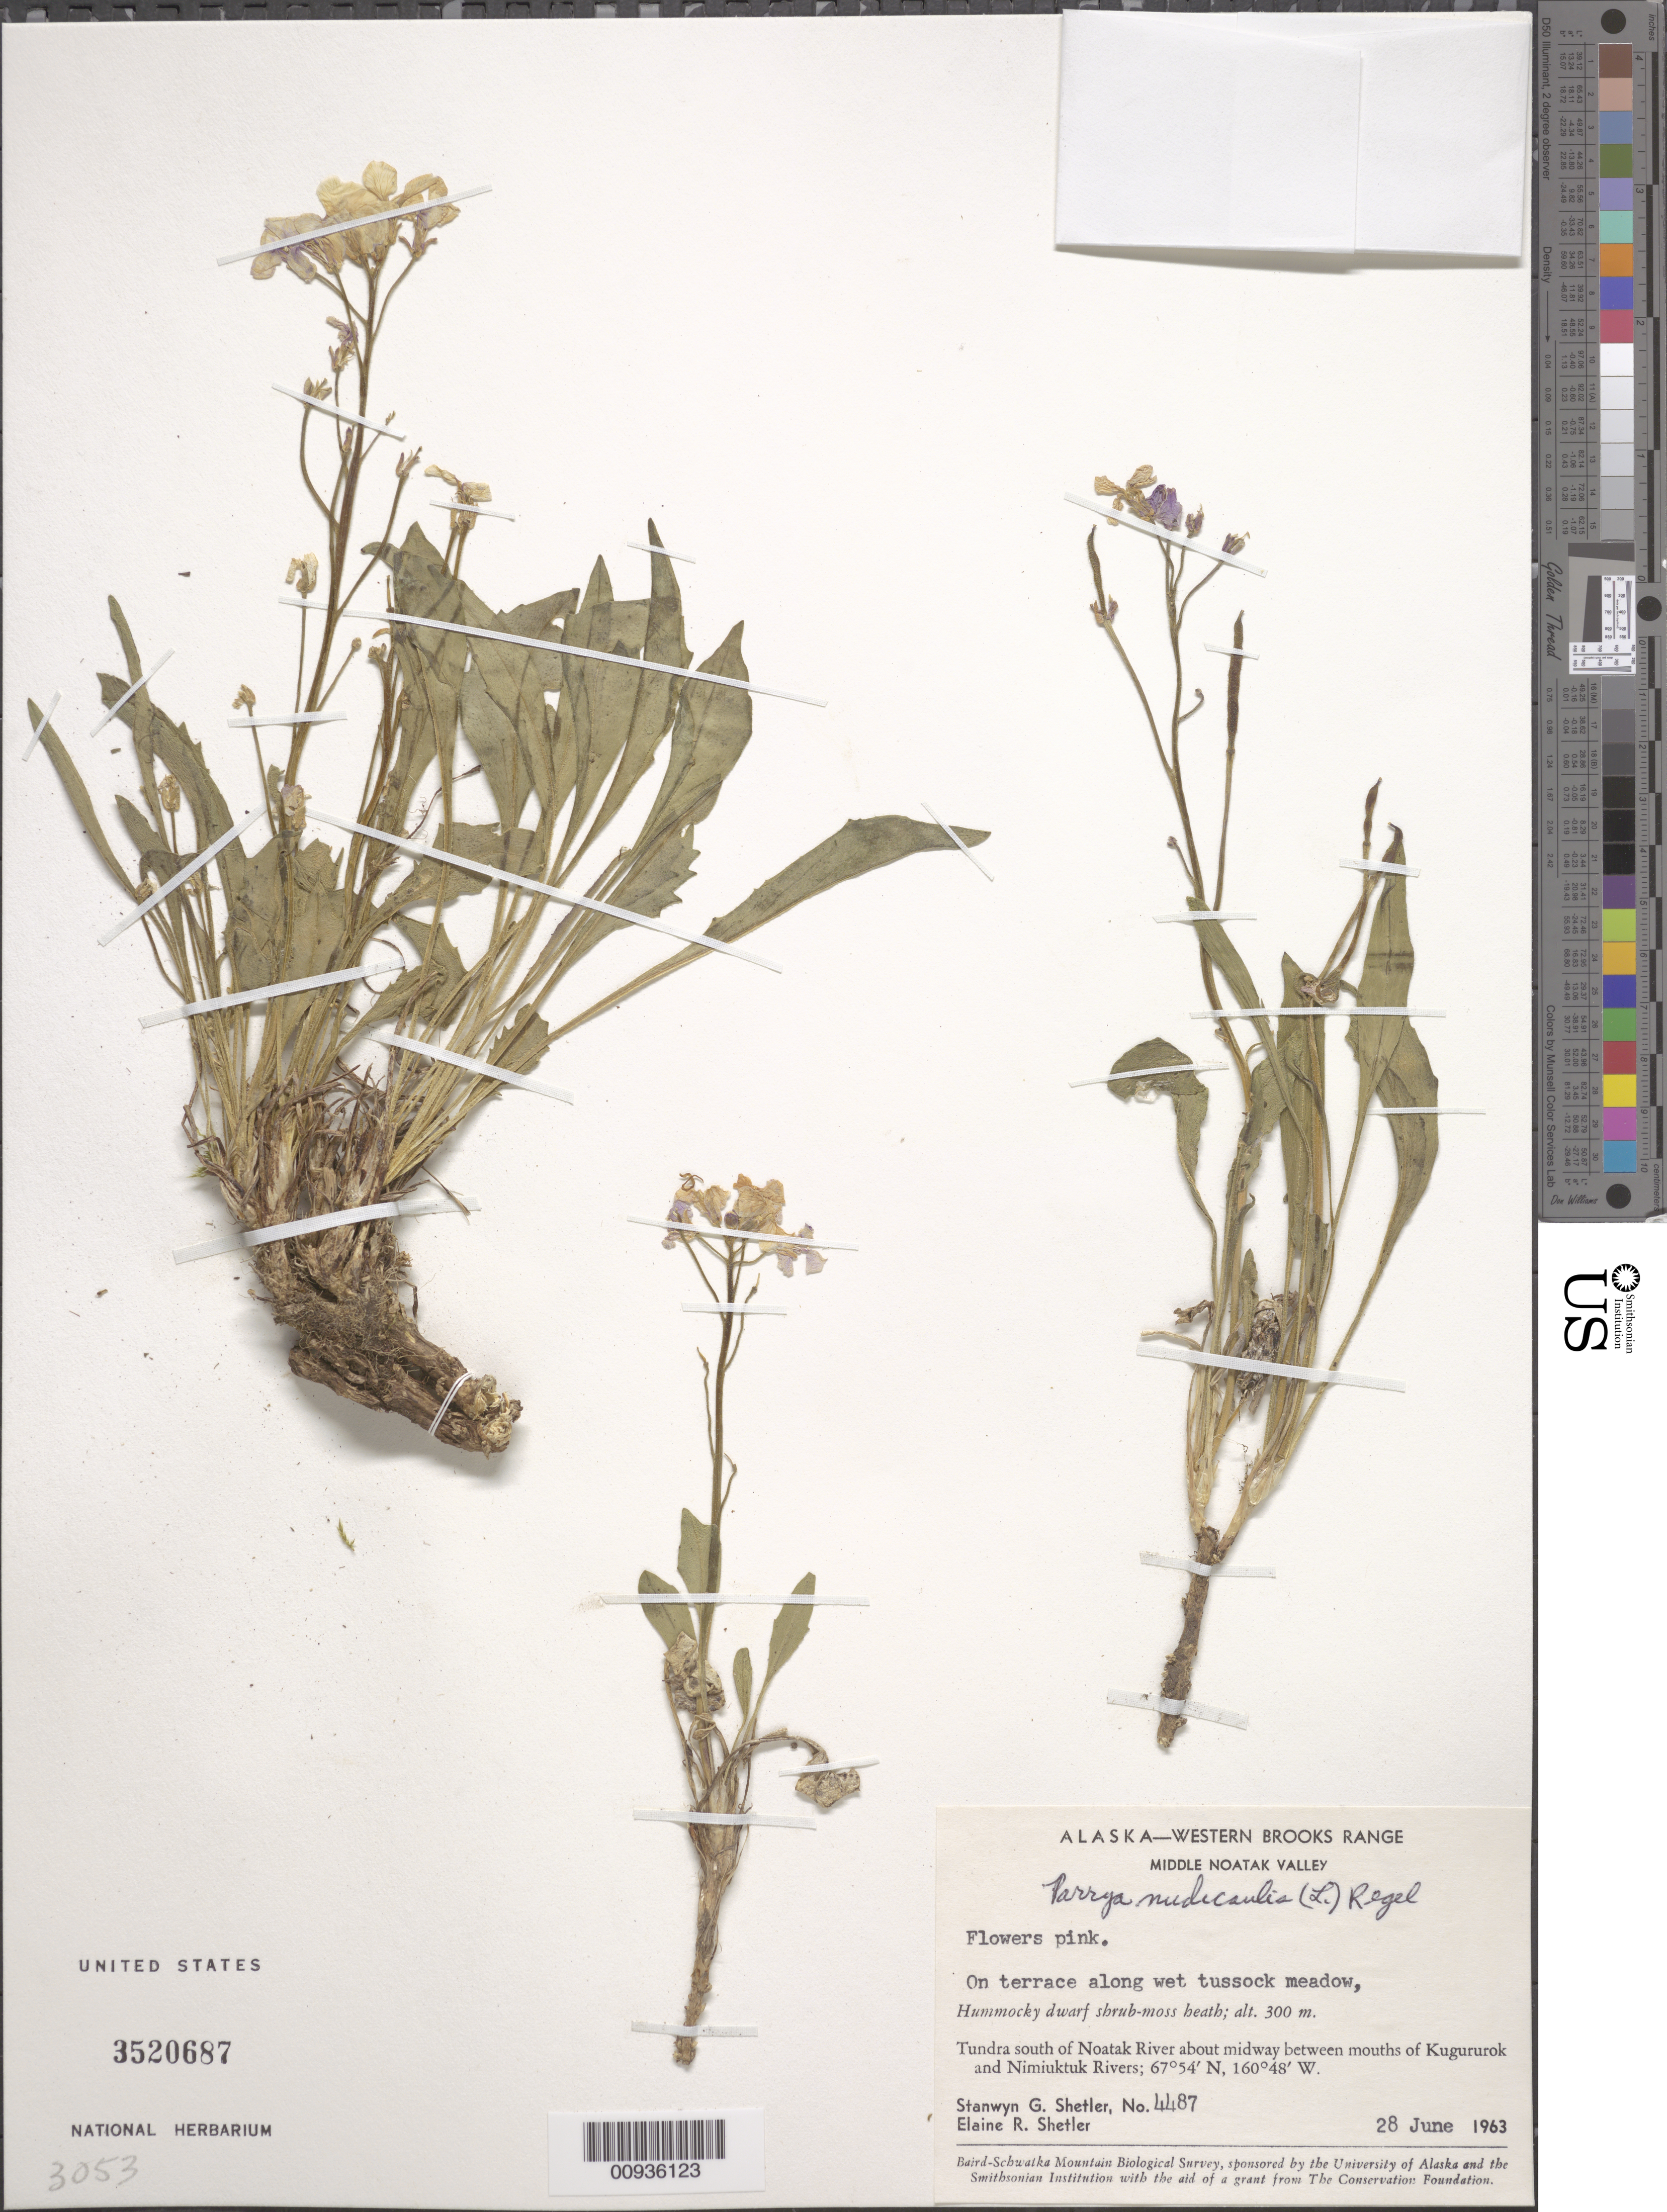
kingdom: Plantae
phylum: Tracheophyta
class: Magnoliopsida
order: Brassicales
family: Brassicaceae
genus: Parrya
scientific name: Parrya nudicaulis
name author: (L.) Regel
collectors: S. Shetler & E. R. Shetler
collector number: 4487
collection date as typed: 28 Jun 1963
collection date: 1963-06-28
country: United States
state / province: Alaska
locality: S of Noatak River about midway between mouths of Kugururok and Nimiuktuk Rivers. Western Brooks Range, Middle Noatak Valley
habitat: Tundra. On terrace along wet tussock meadow, hummocky dwarf shrub-moss heath.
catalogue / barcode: US 3520687